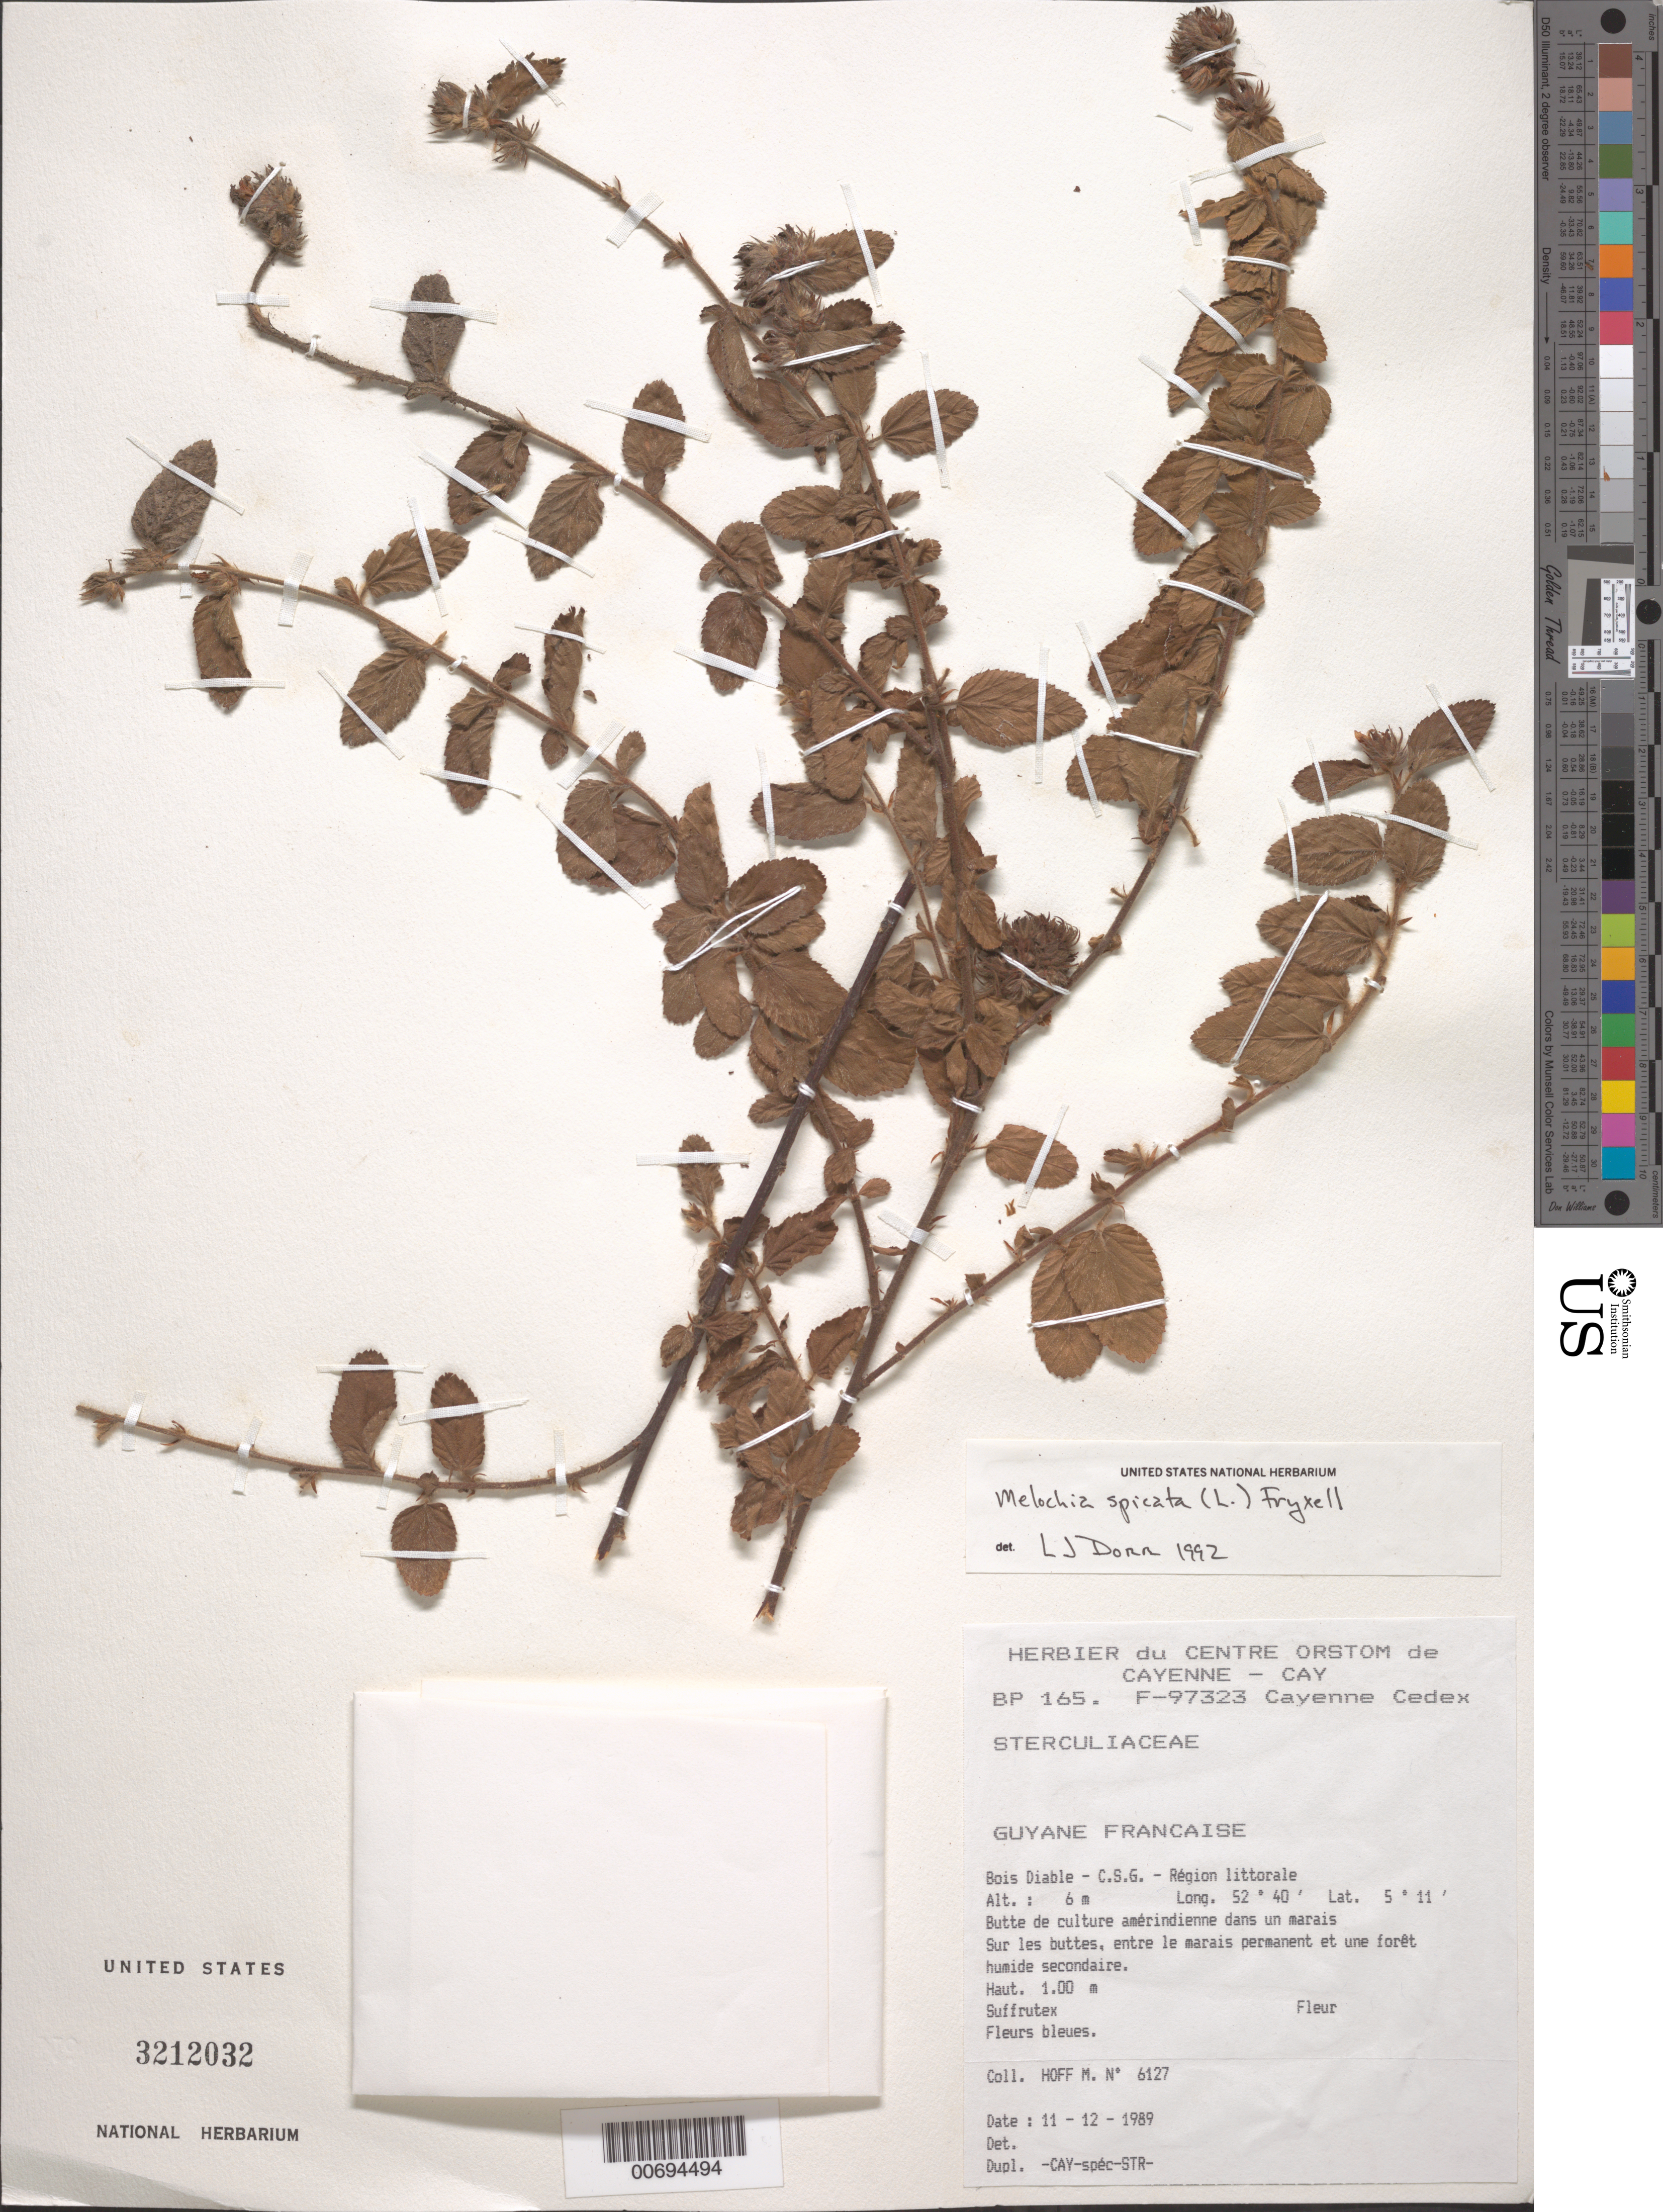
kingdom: Plantae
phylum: Tracheophyta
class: Magnoliopsida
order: Malvales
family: Malvaceae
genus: Melochia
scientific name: Melochia spicata var. spicata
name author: (L.) Fryxell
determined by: Dorr, L. J., (BOT), Smithsonian Institution - National Museum of Natural History (UNITED STATES)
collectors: M. Hoff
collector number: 6127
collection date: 1989-12-11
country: French Guiana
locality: Bois Diable - C.S.G. - Région littorale.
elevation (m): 6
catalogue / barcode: US 3212032